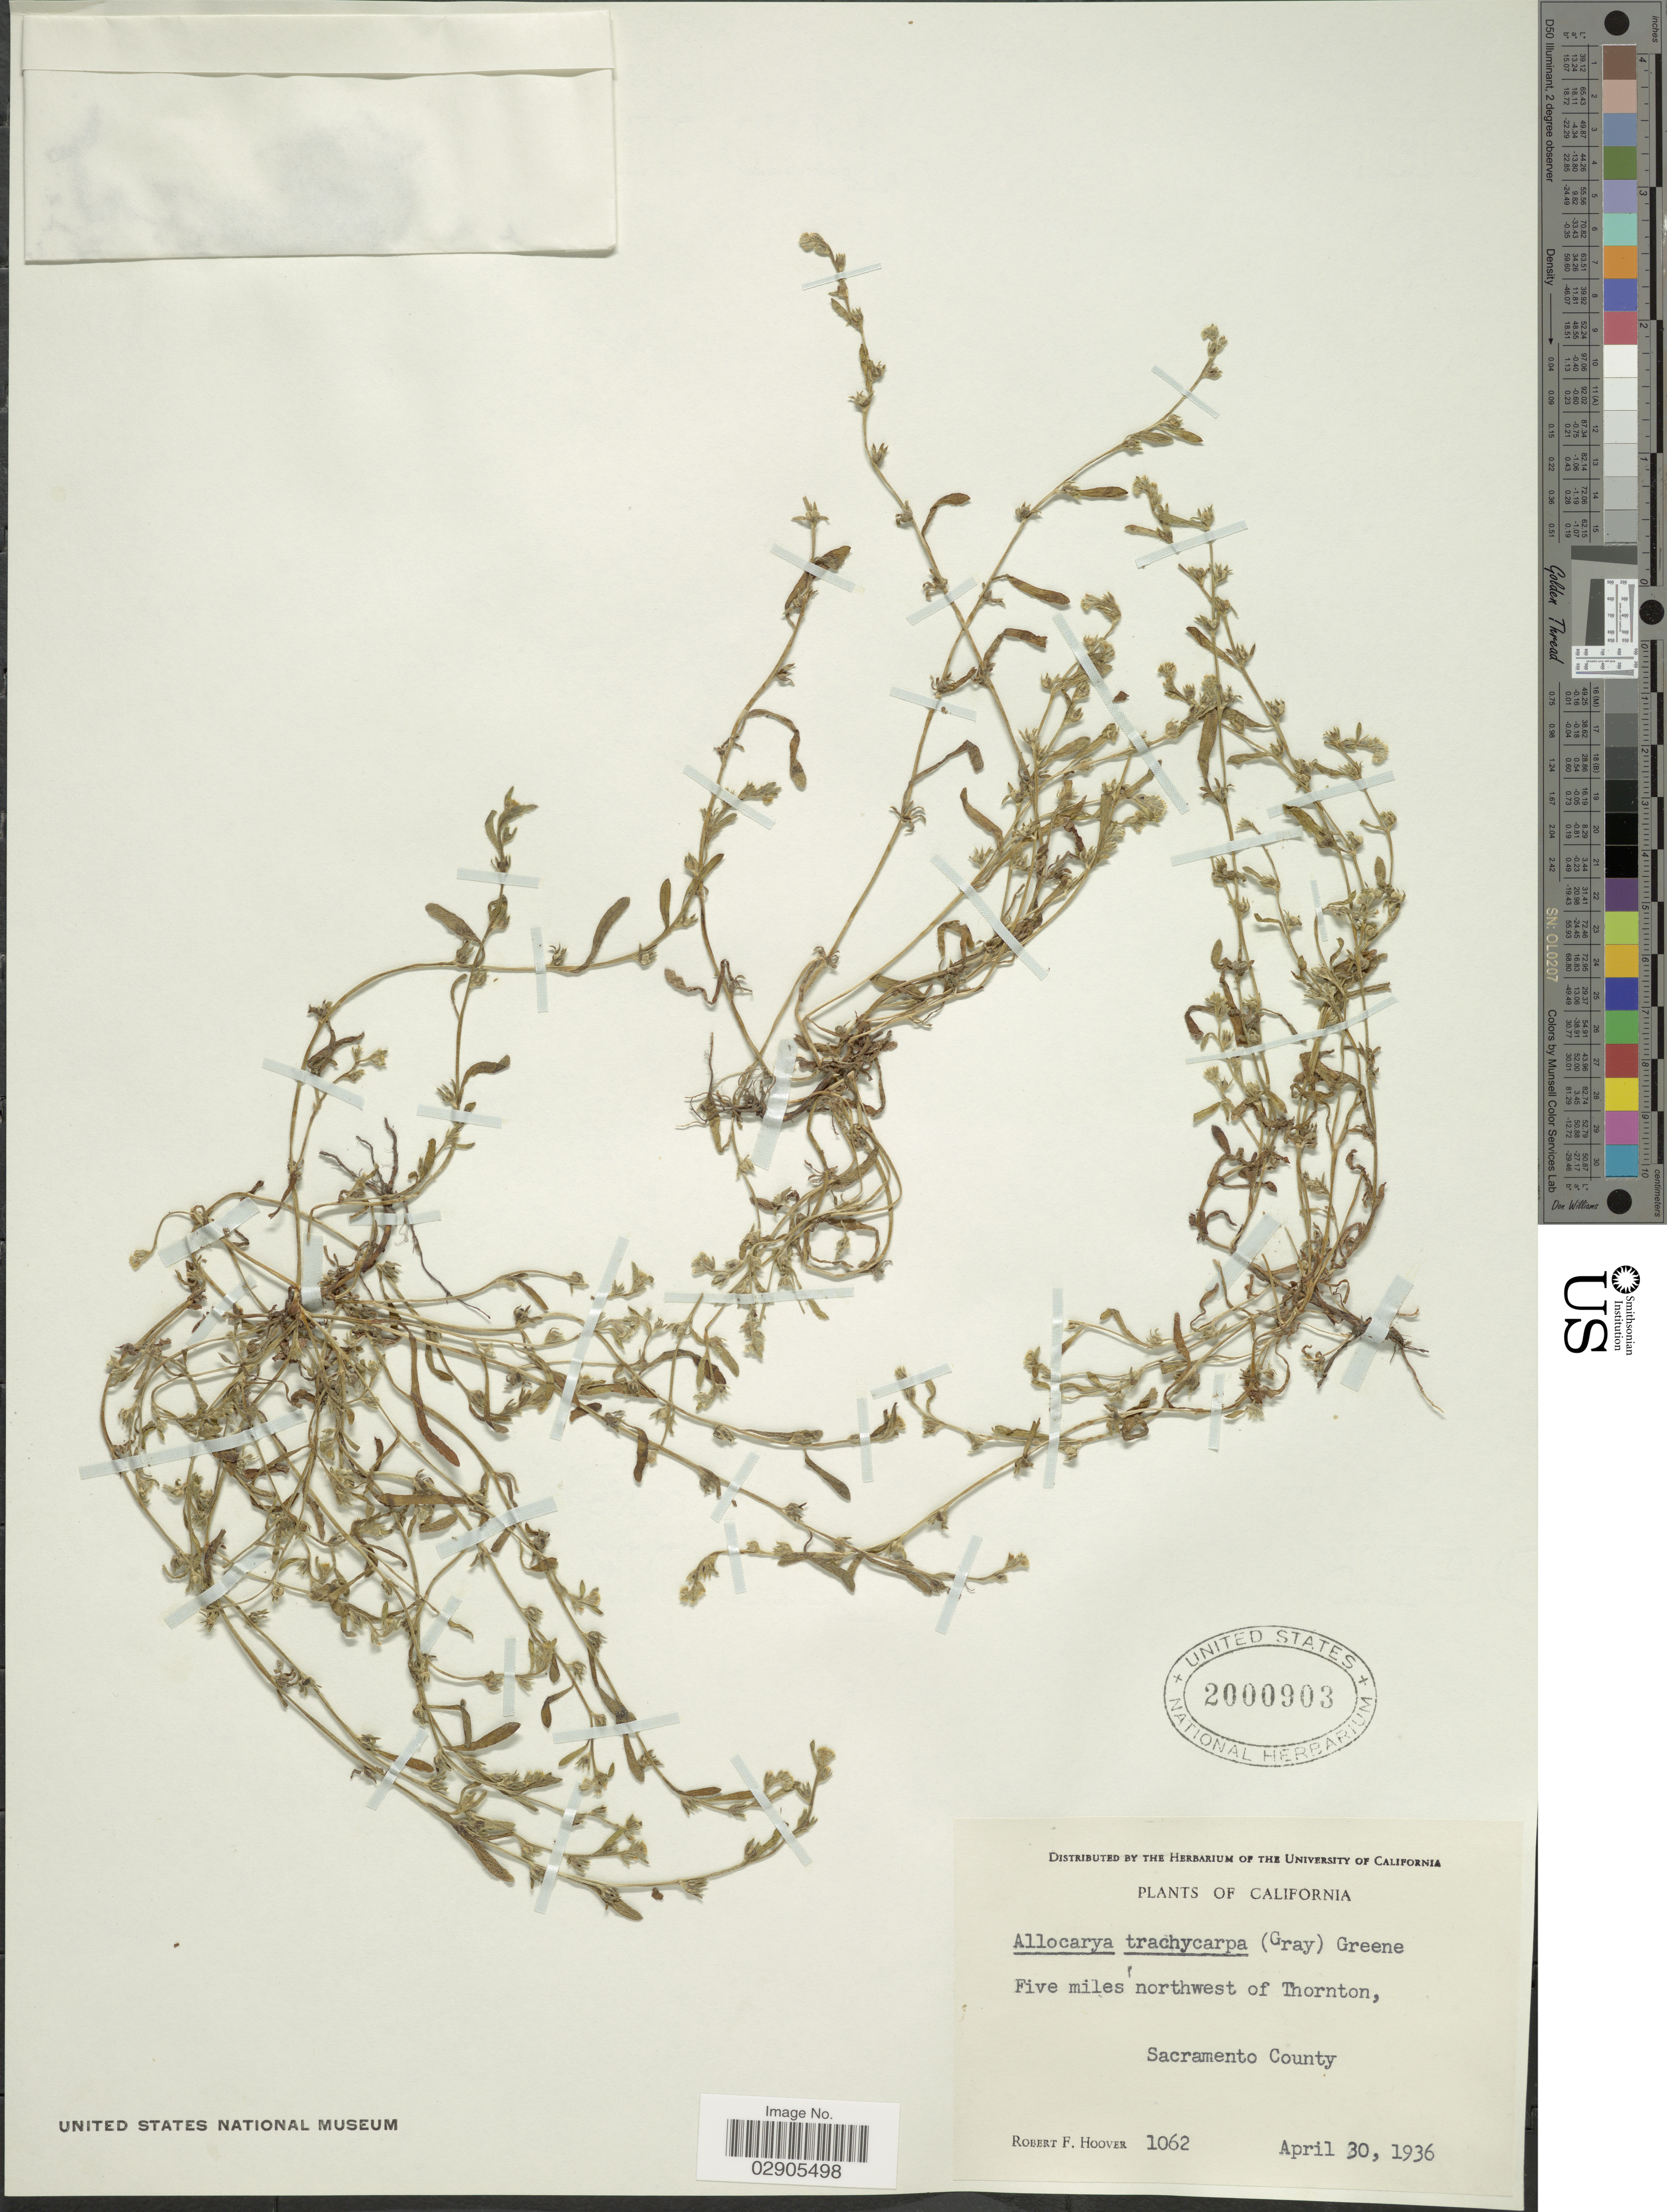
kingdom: Plantae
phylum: Tracheophyta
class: Magnoliopsida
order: Boraginales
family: Boraginaceae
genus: Allocarya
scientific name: Allocarya trachycarpa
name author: (A. Gray) Greene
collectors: R. F. Hoover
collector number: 1062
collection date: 1936-04-30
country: United States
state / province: California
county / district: Sacramento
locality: Five miles northwest of Thornton, Sacramento County.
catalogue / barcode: US 2000903